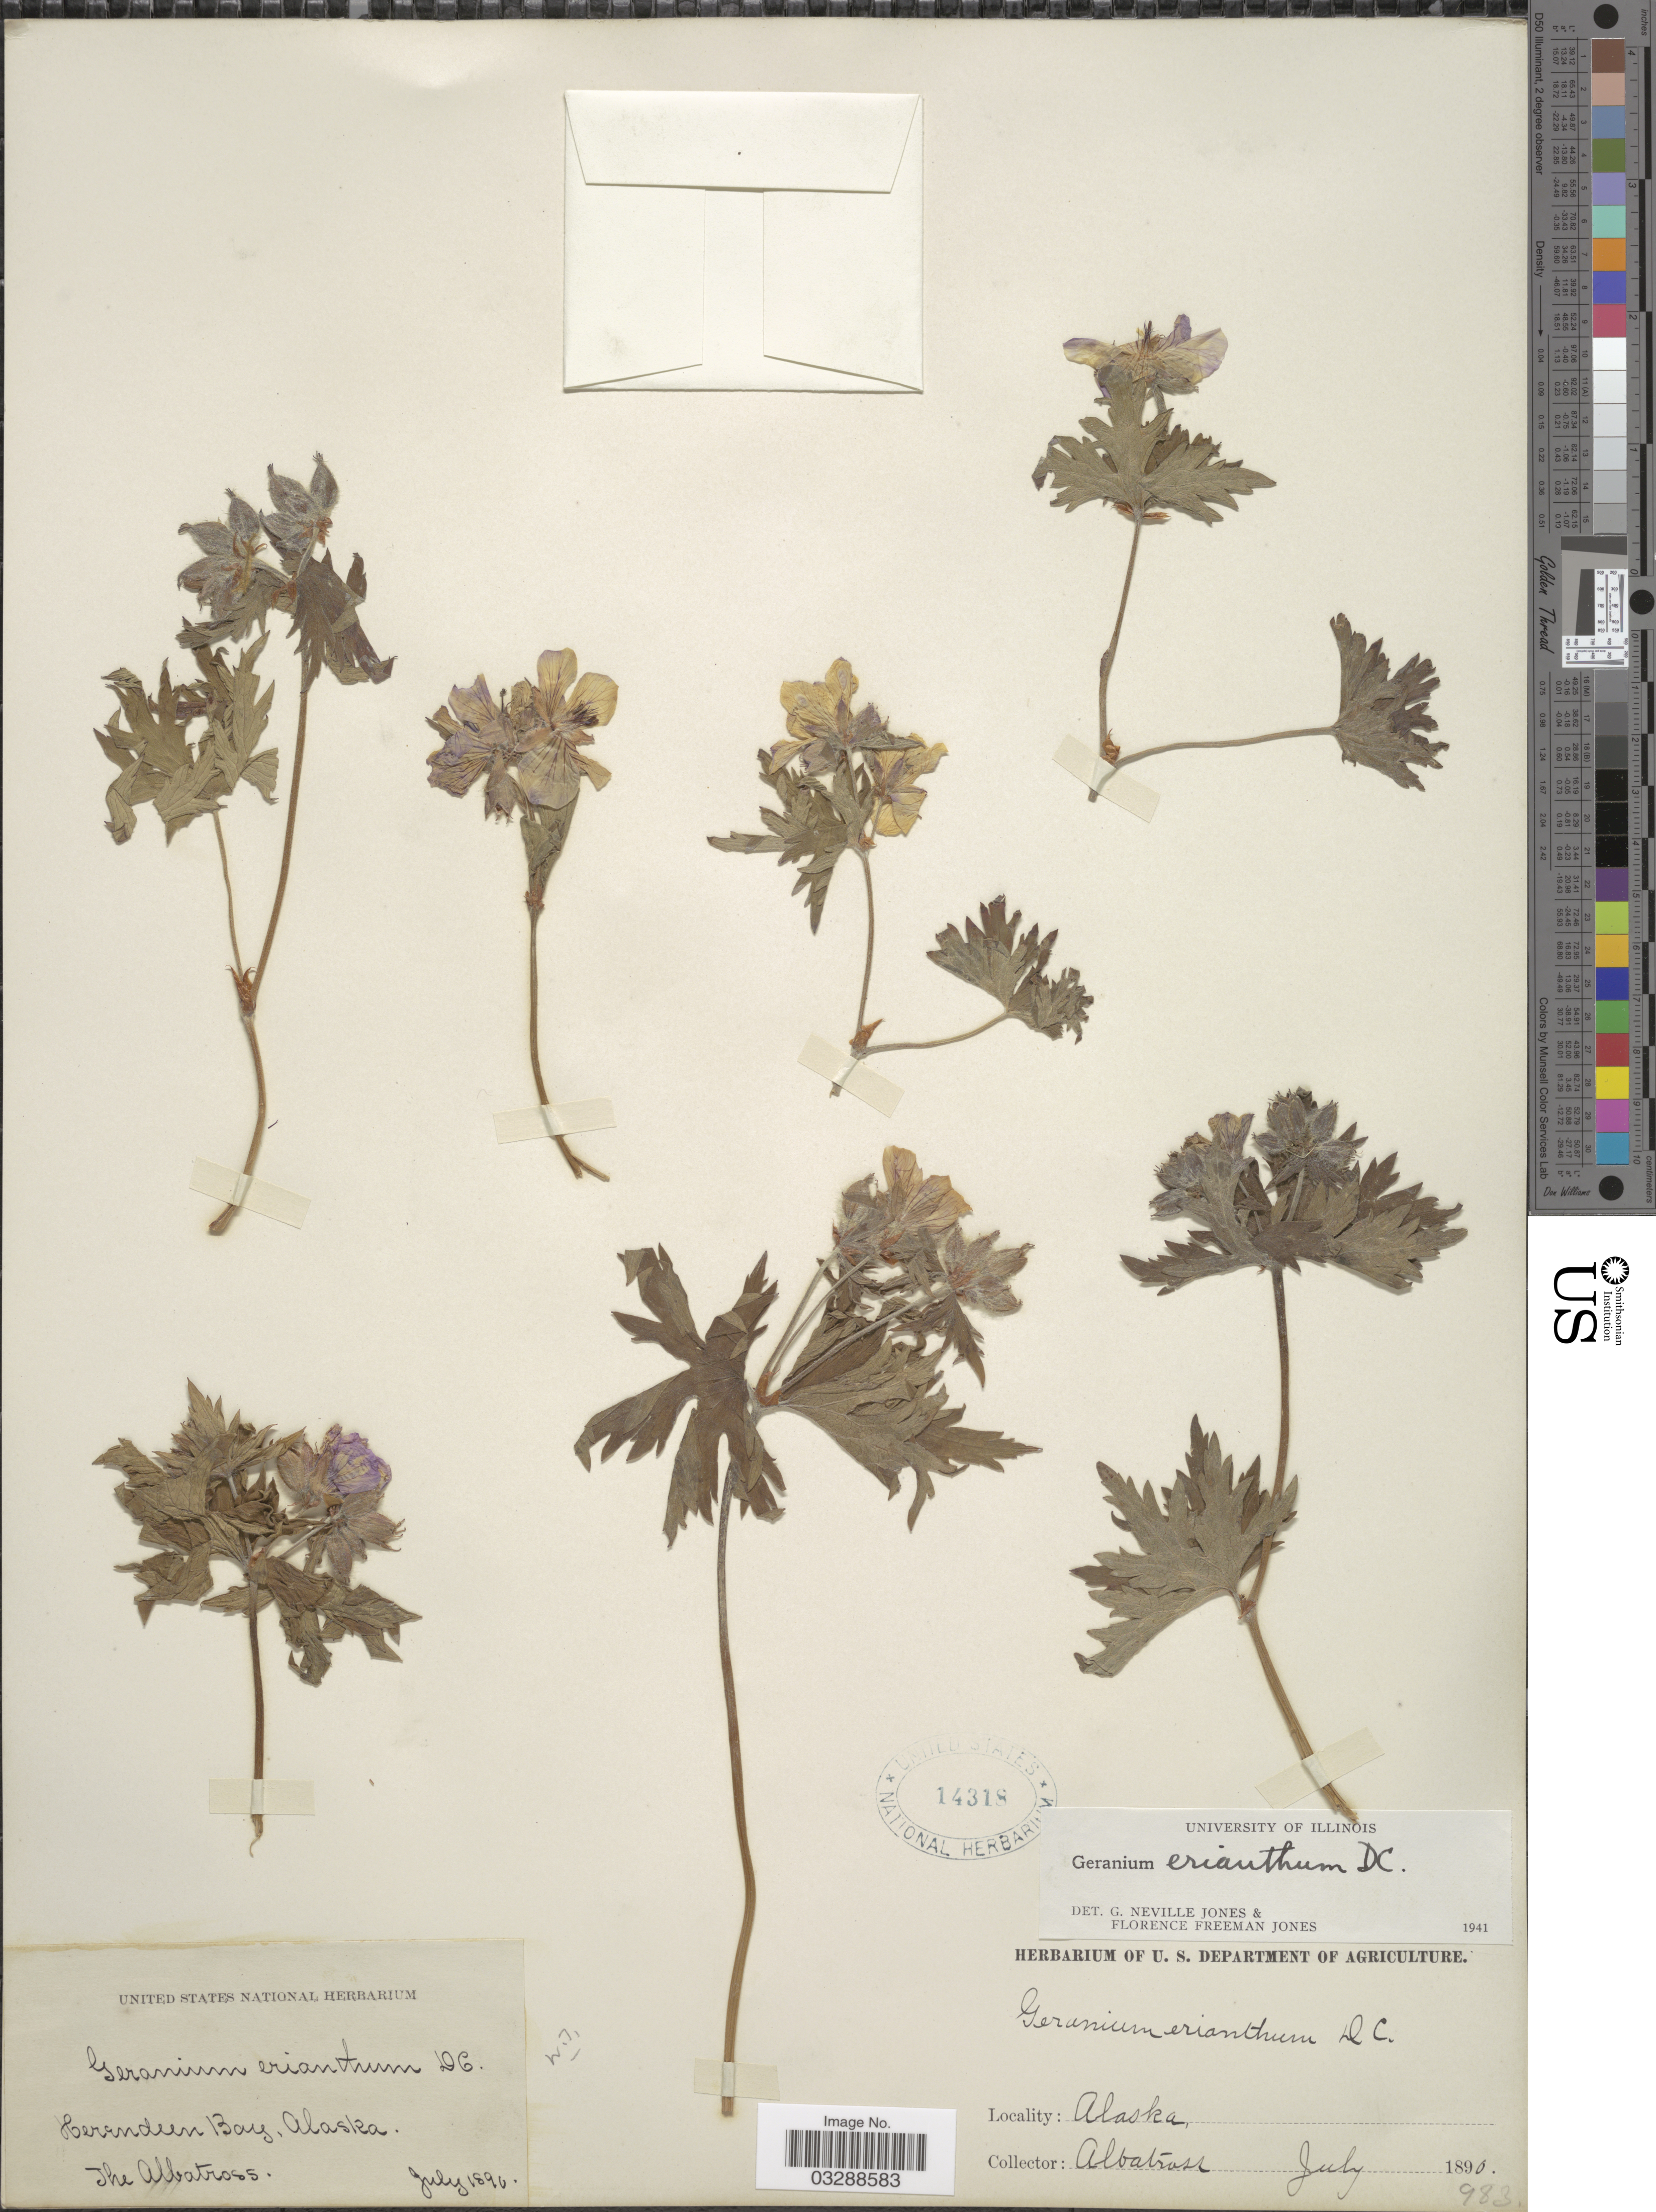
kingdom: Plantae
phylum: Tracheophyta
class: Magnoliopsida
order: Geraniales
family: Geraniaceae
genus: Geranium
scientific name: Geranium erianthum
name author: DC.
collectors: "The Albatross"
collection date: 1890-07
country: United States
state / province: Alaska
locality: Herendeen Bay.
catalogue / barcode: US 14318